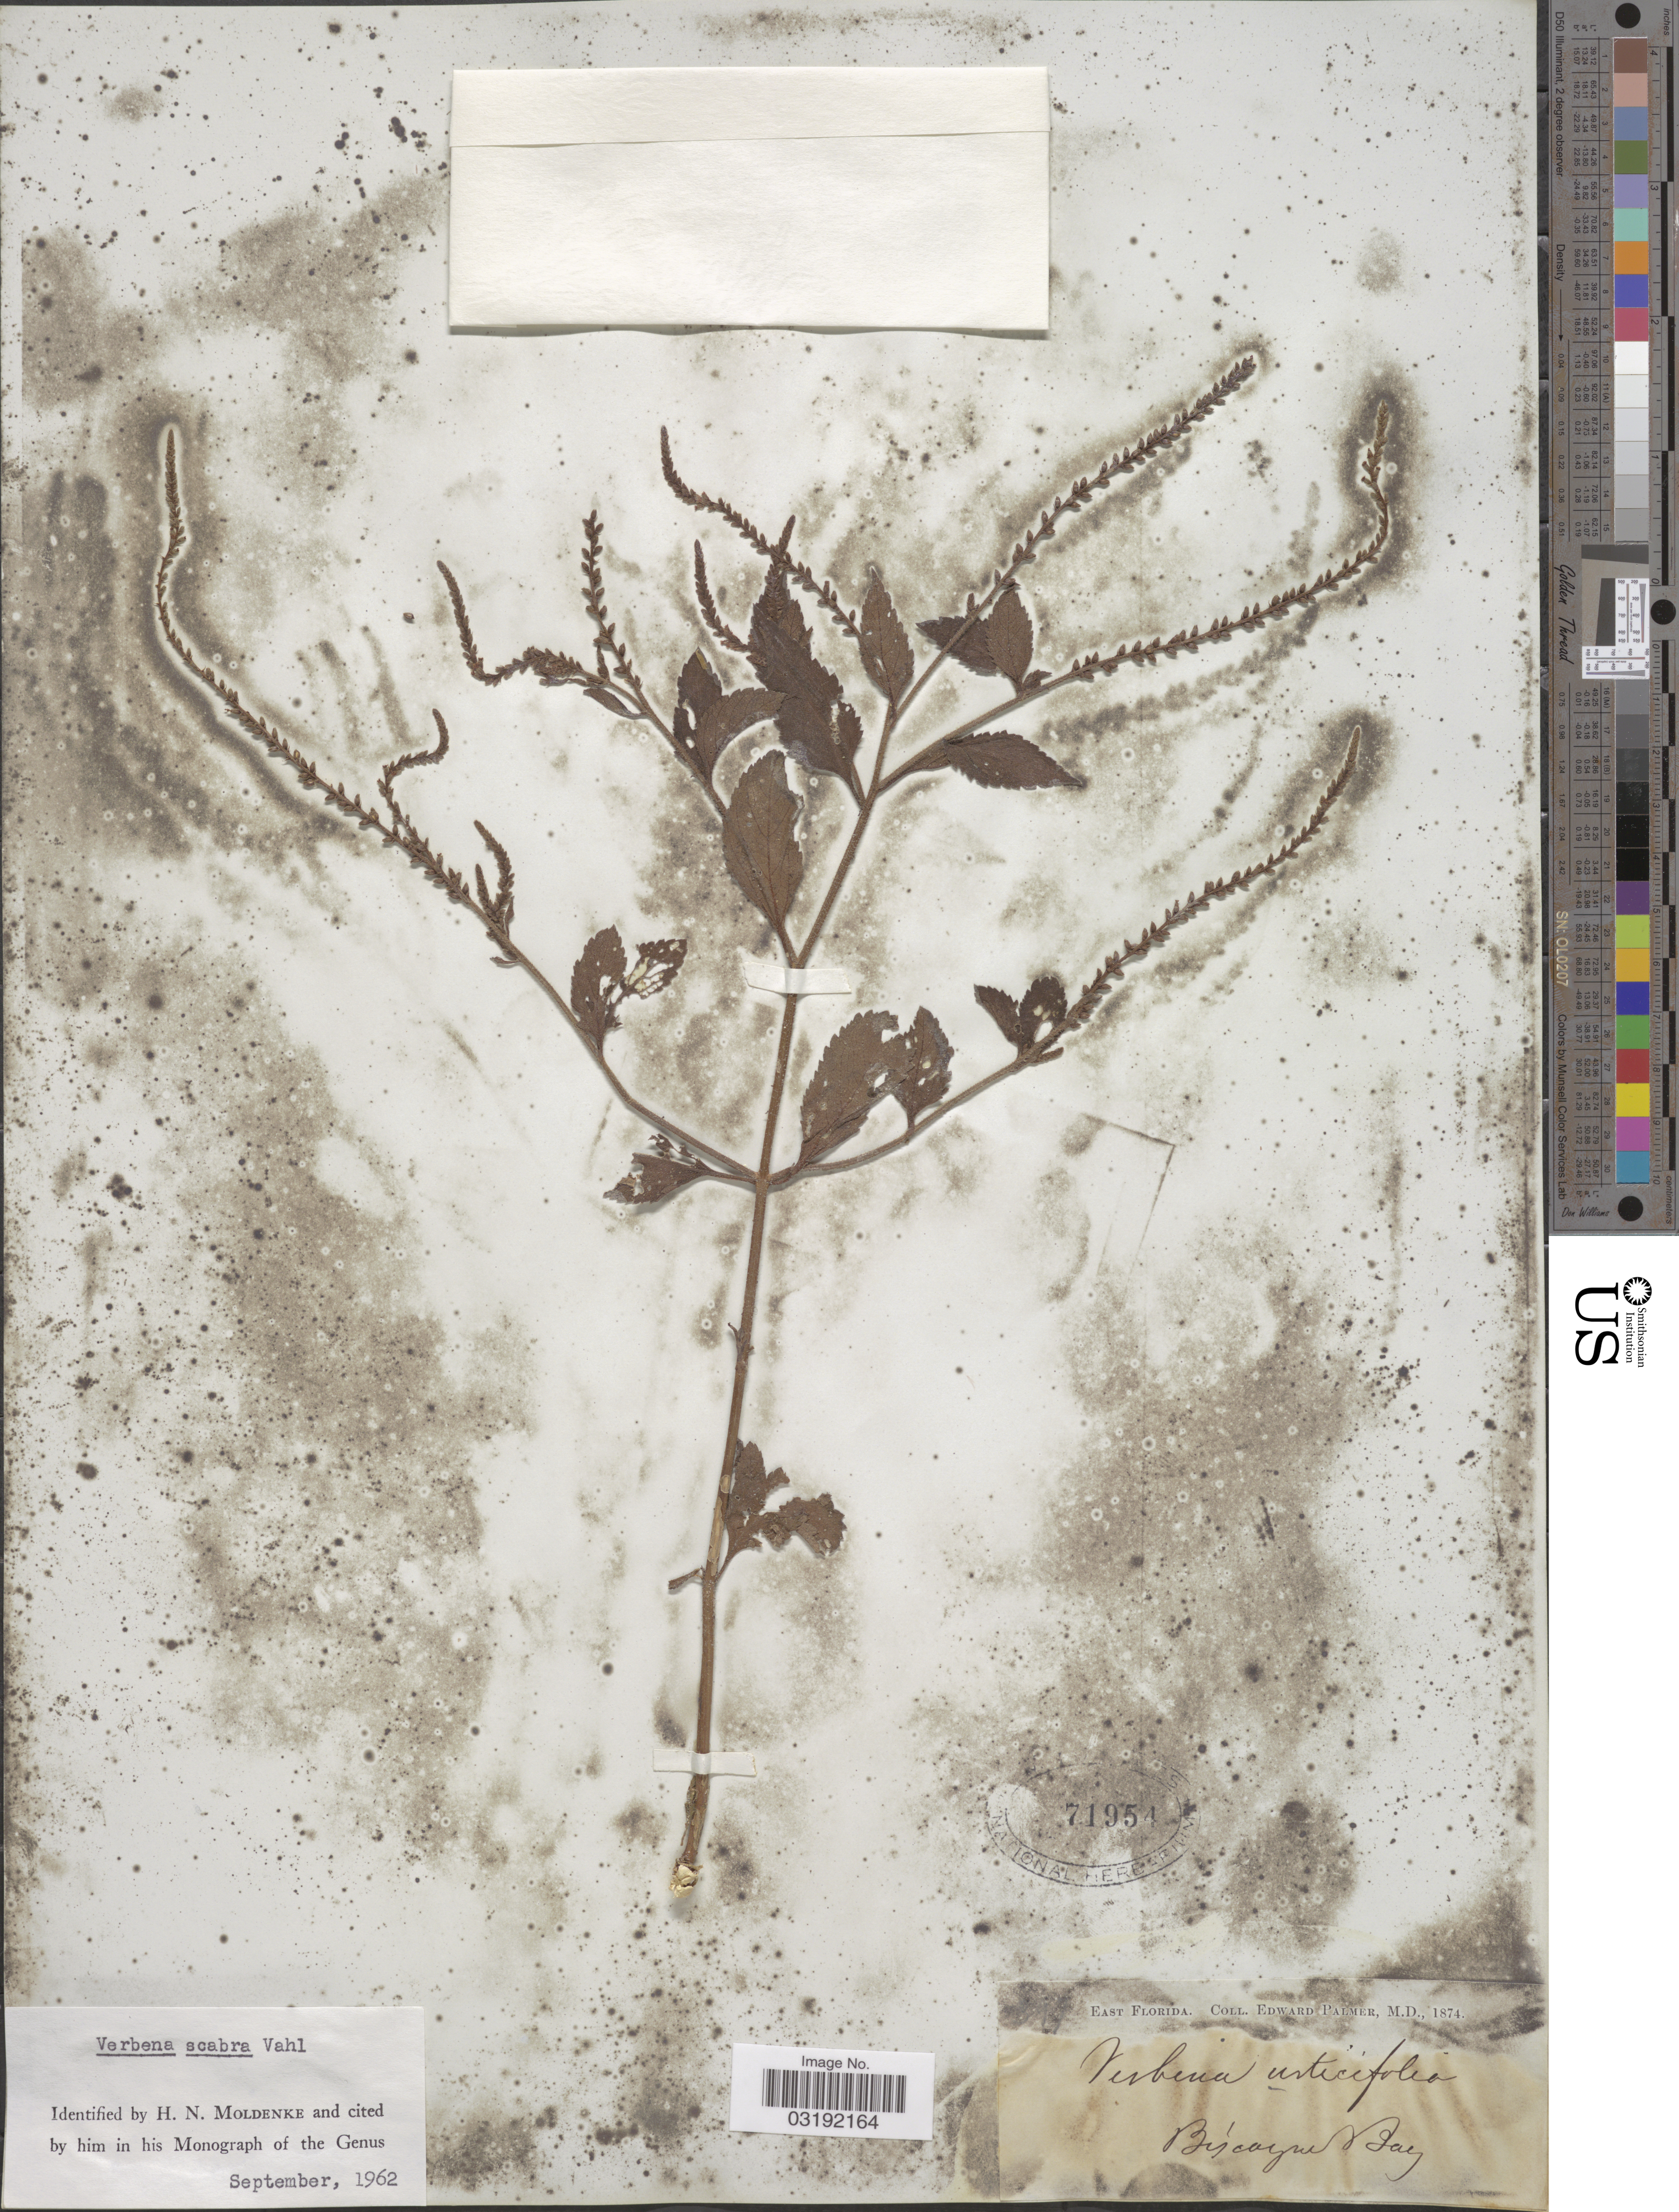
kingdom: Plantae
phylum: Tracheophyta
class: Magnoliopsida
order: Lamiales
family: Verbenaceae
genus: Verbena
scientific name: Verbena scabra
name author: Vahl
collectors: E. Palmer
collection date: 1874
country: United States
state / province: Florida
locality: East Florida. Biscayne Bay.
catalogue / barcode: US 71954